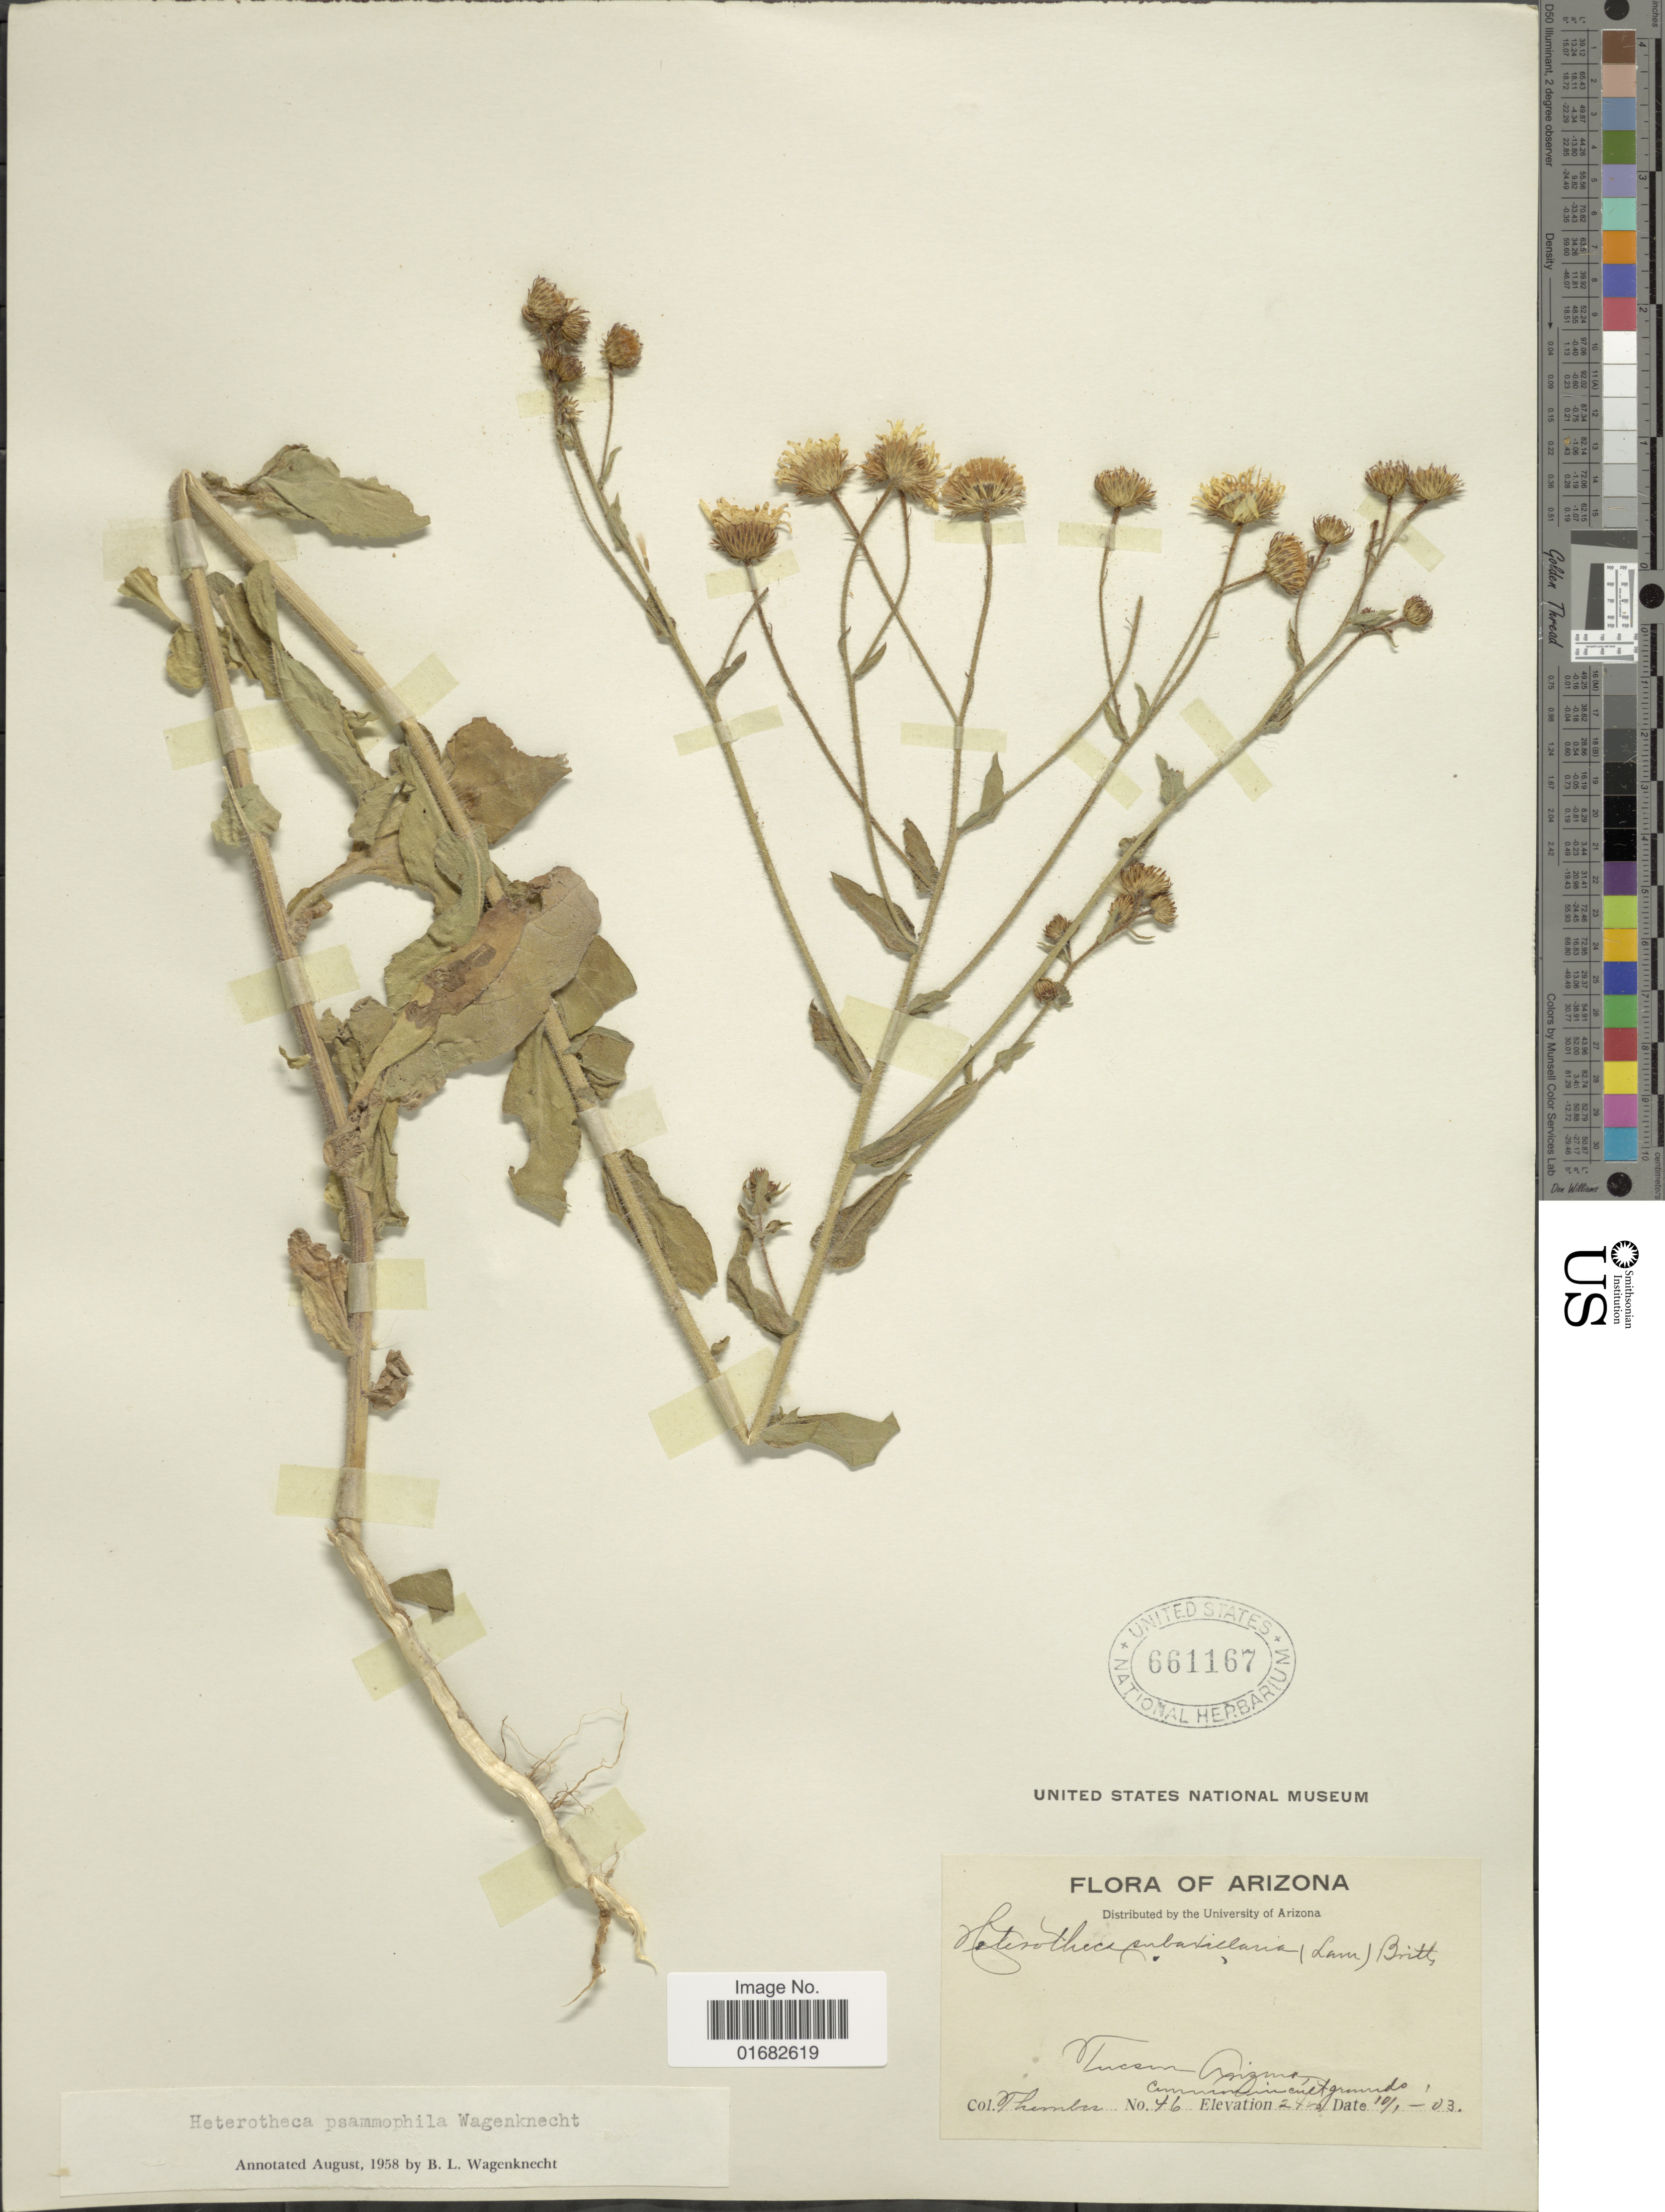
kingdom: Plantae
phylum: Tracheophyta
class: Magnoliopsida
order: Asterales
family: Asteraceae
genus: Heterotheca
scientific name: Heterotheca psammophila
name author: B. Wagenkn.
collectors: J. Thornber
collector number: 46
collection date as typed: Transcribed d/m/y: 1/10/3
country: United States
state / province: Arizona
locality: Tucson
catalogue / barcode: US 661167